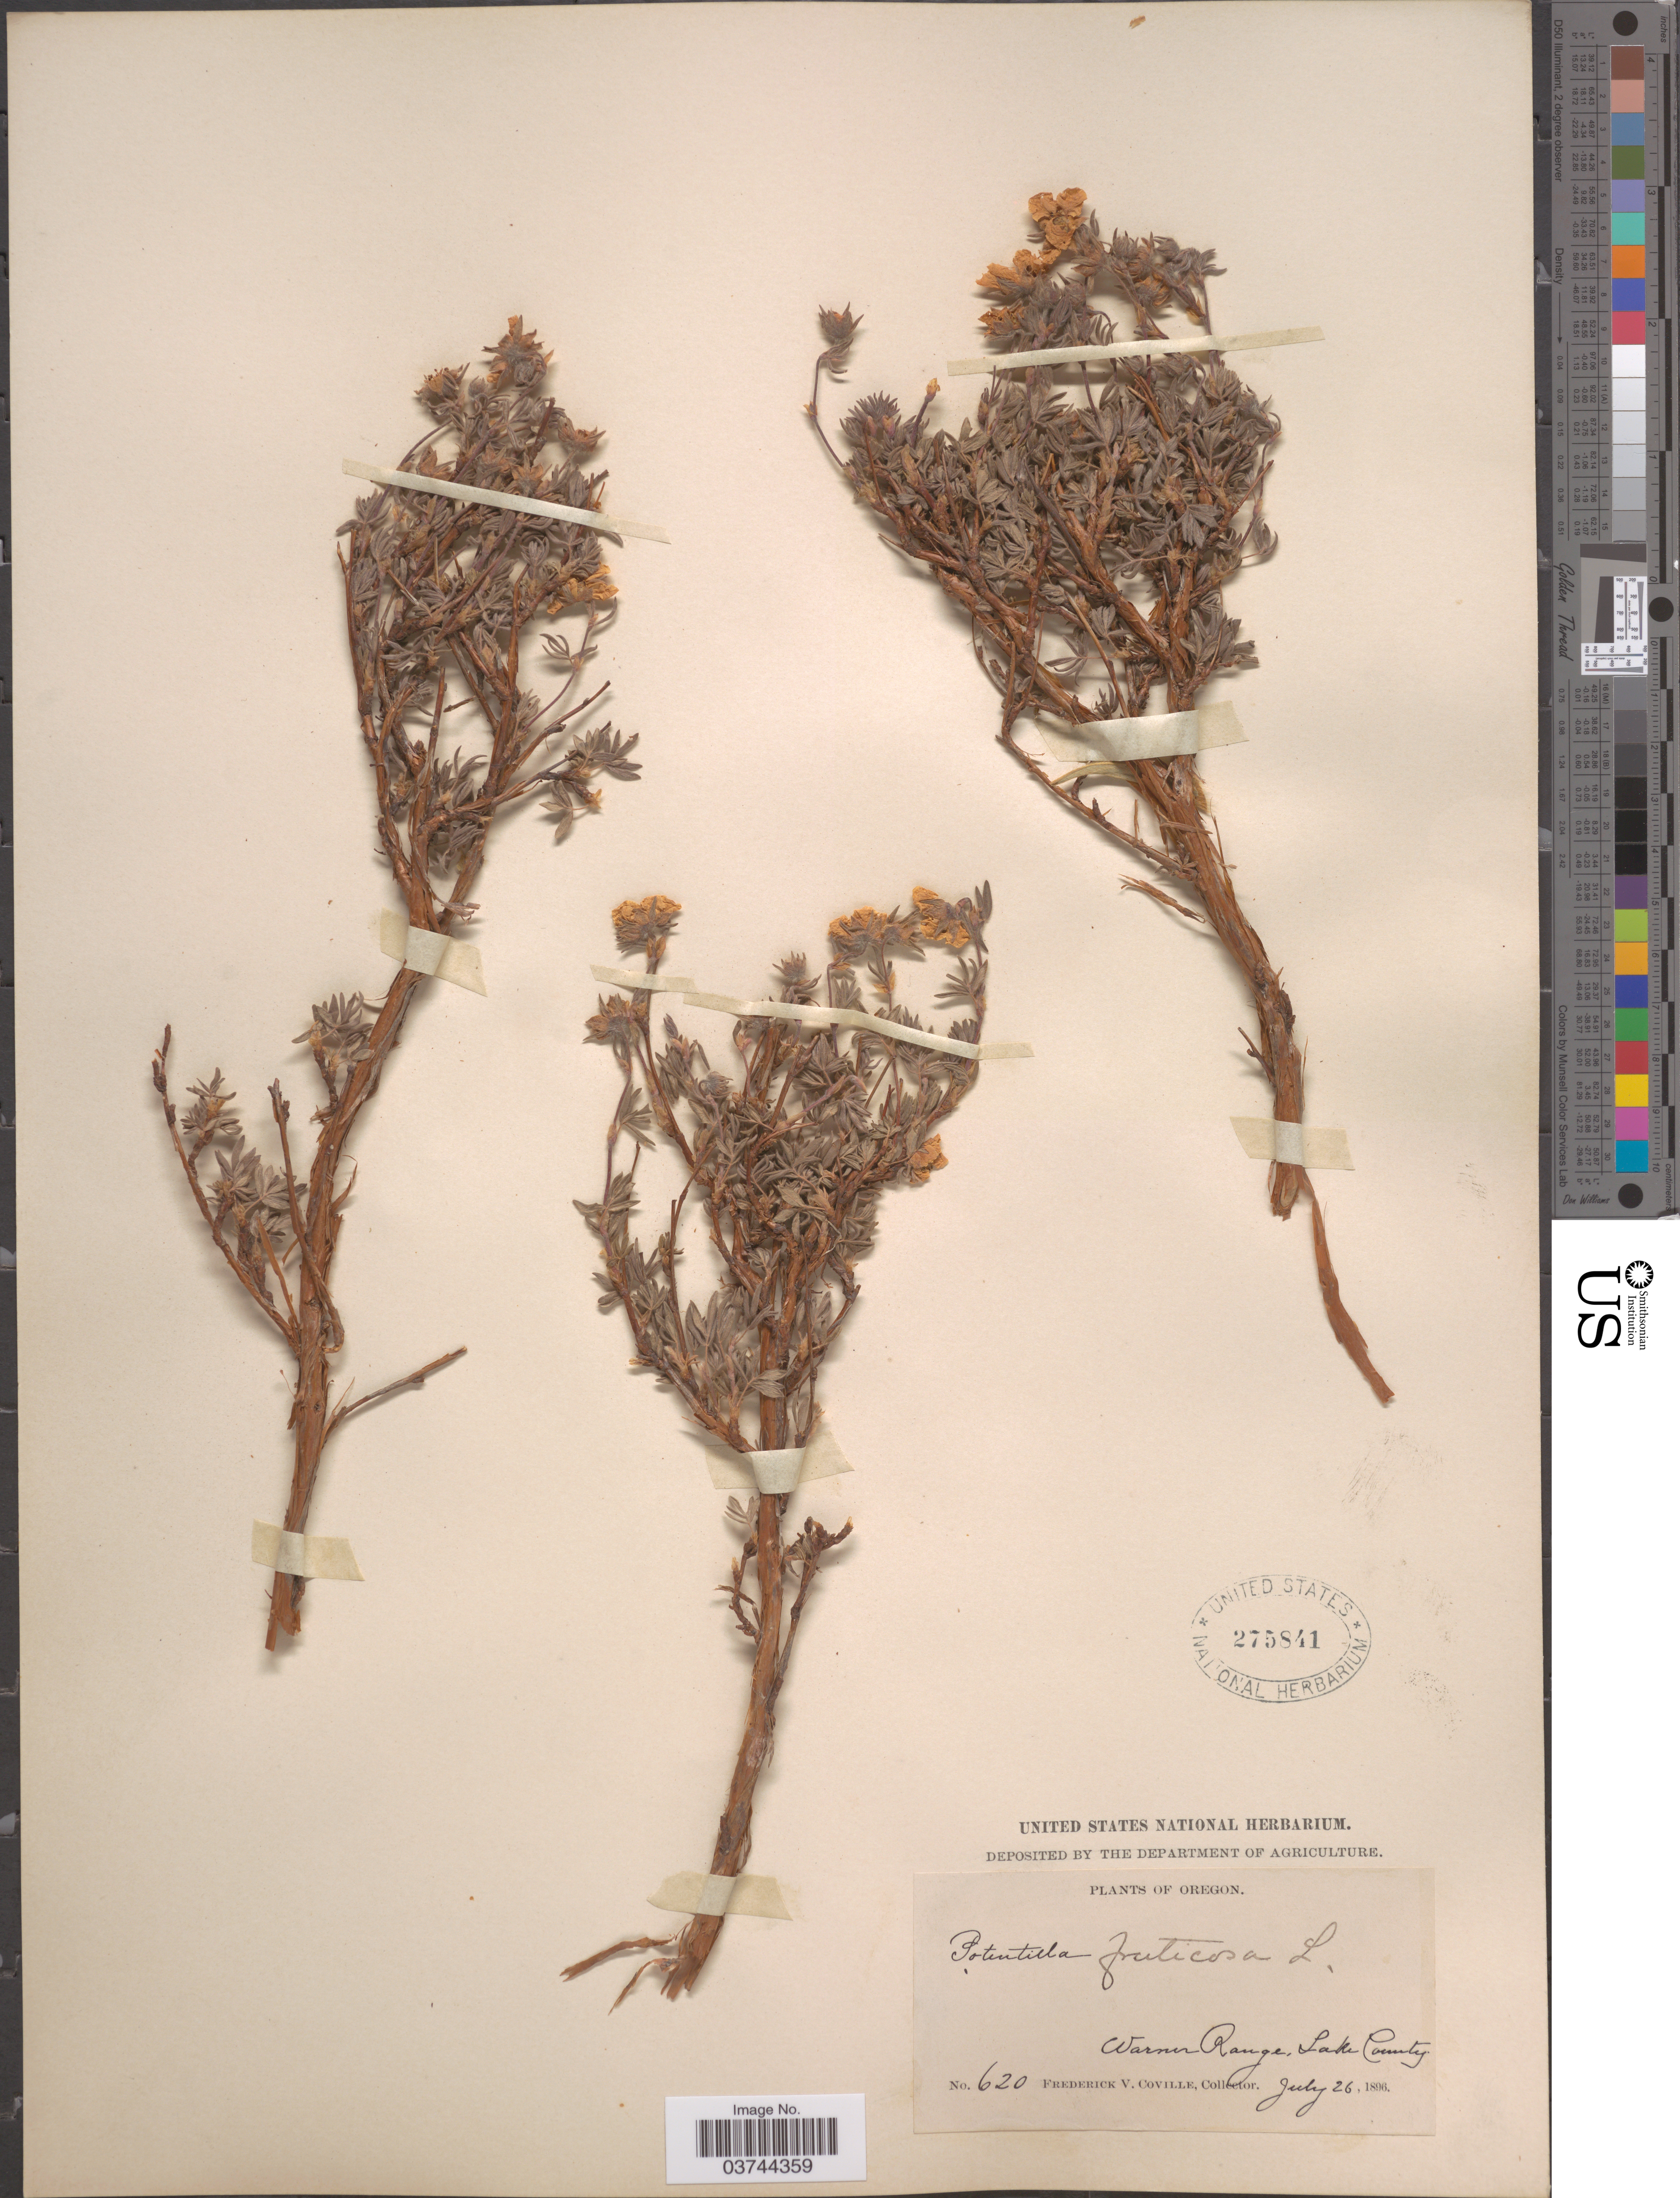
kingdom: Plantae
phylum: Tracheophyta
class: Magnoliopsida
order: Rosales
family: Rosaceae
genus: Dasiphora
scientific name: Dasiphora fruticosa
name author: (L.) Rydb.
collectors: F. V. Coville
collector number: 620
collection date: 1896-07-26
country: United States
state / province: Oregon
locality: Warner Range, Lake County.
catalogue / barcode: US 275841